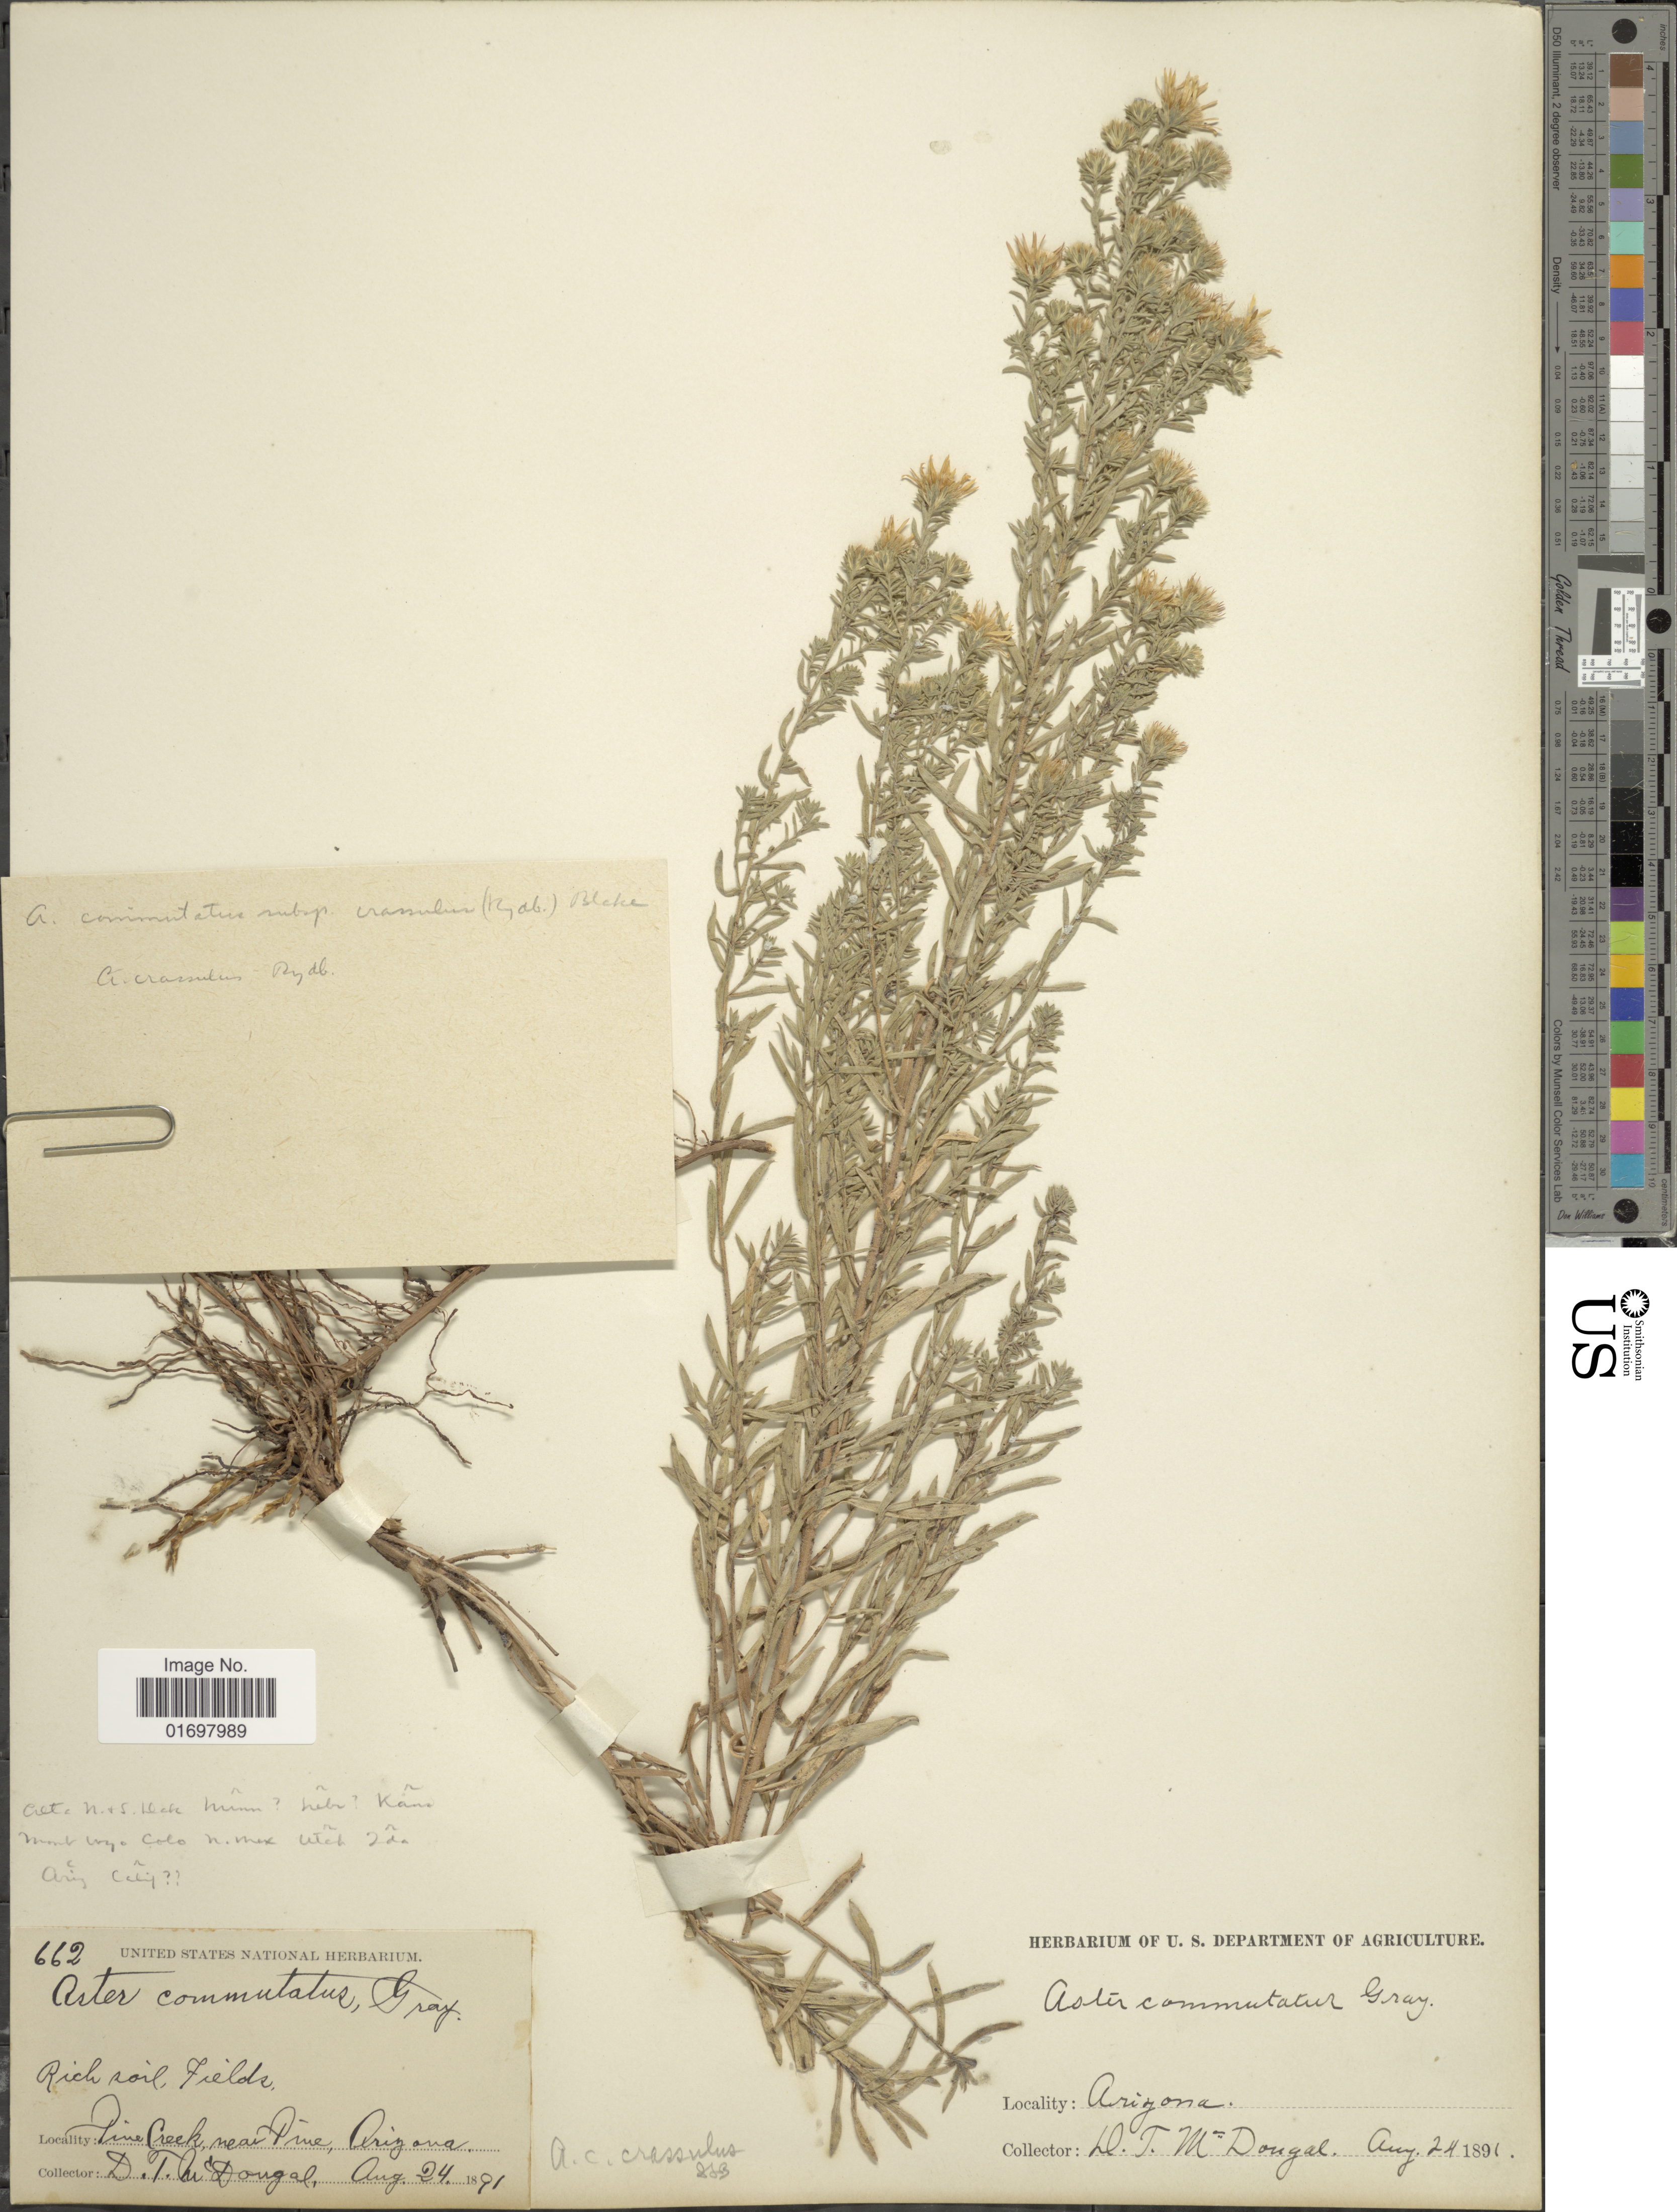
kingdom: Plantae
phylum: Tracheophyta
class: Magnoliopsida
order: Asterales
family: Asteraceae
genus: Symphyotrichum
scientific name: Symphyotrichum falcatum var. commutatum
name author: (Torr. & A. Gray) G.L. Nesom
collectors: D. T. MacDougal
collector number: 662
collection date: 1891-08-24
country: United States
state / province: Arizona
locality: Pine Creek, near Pine, Arizona.